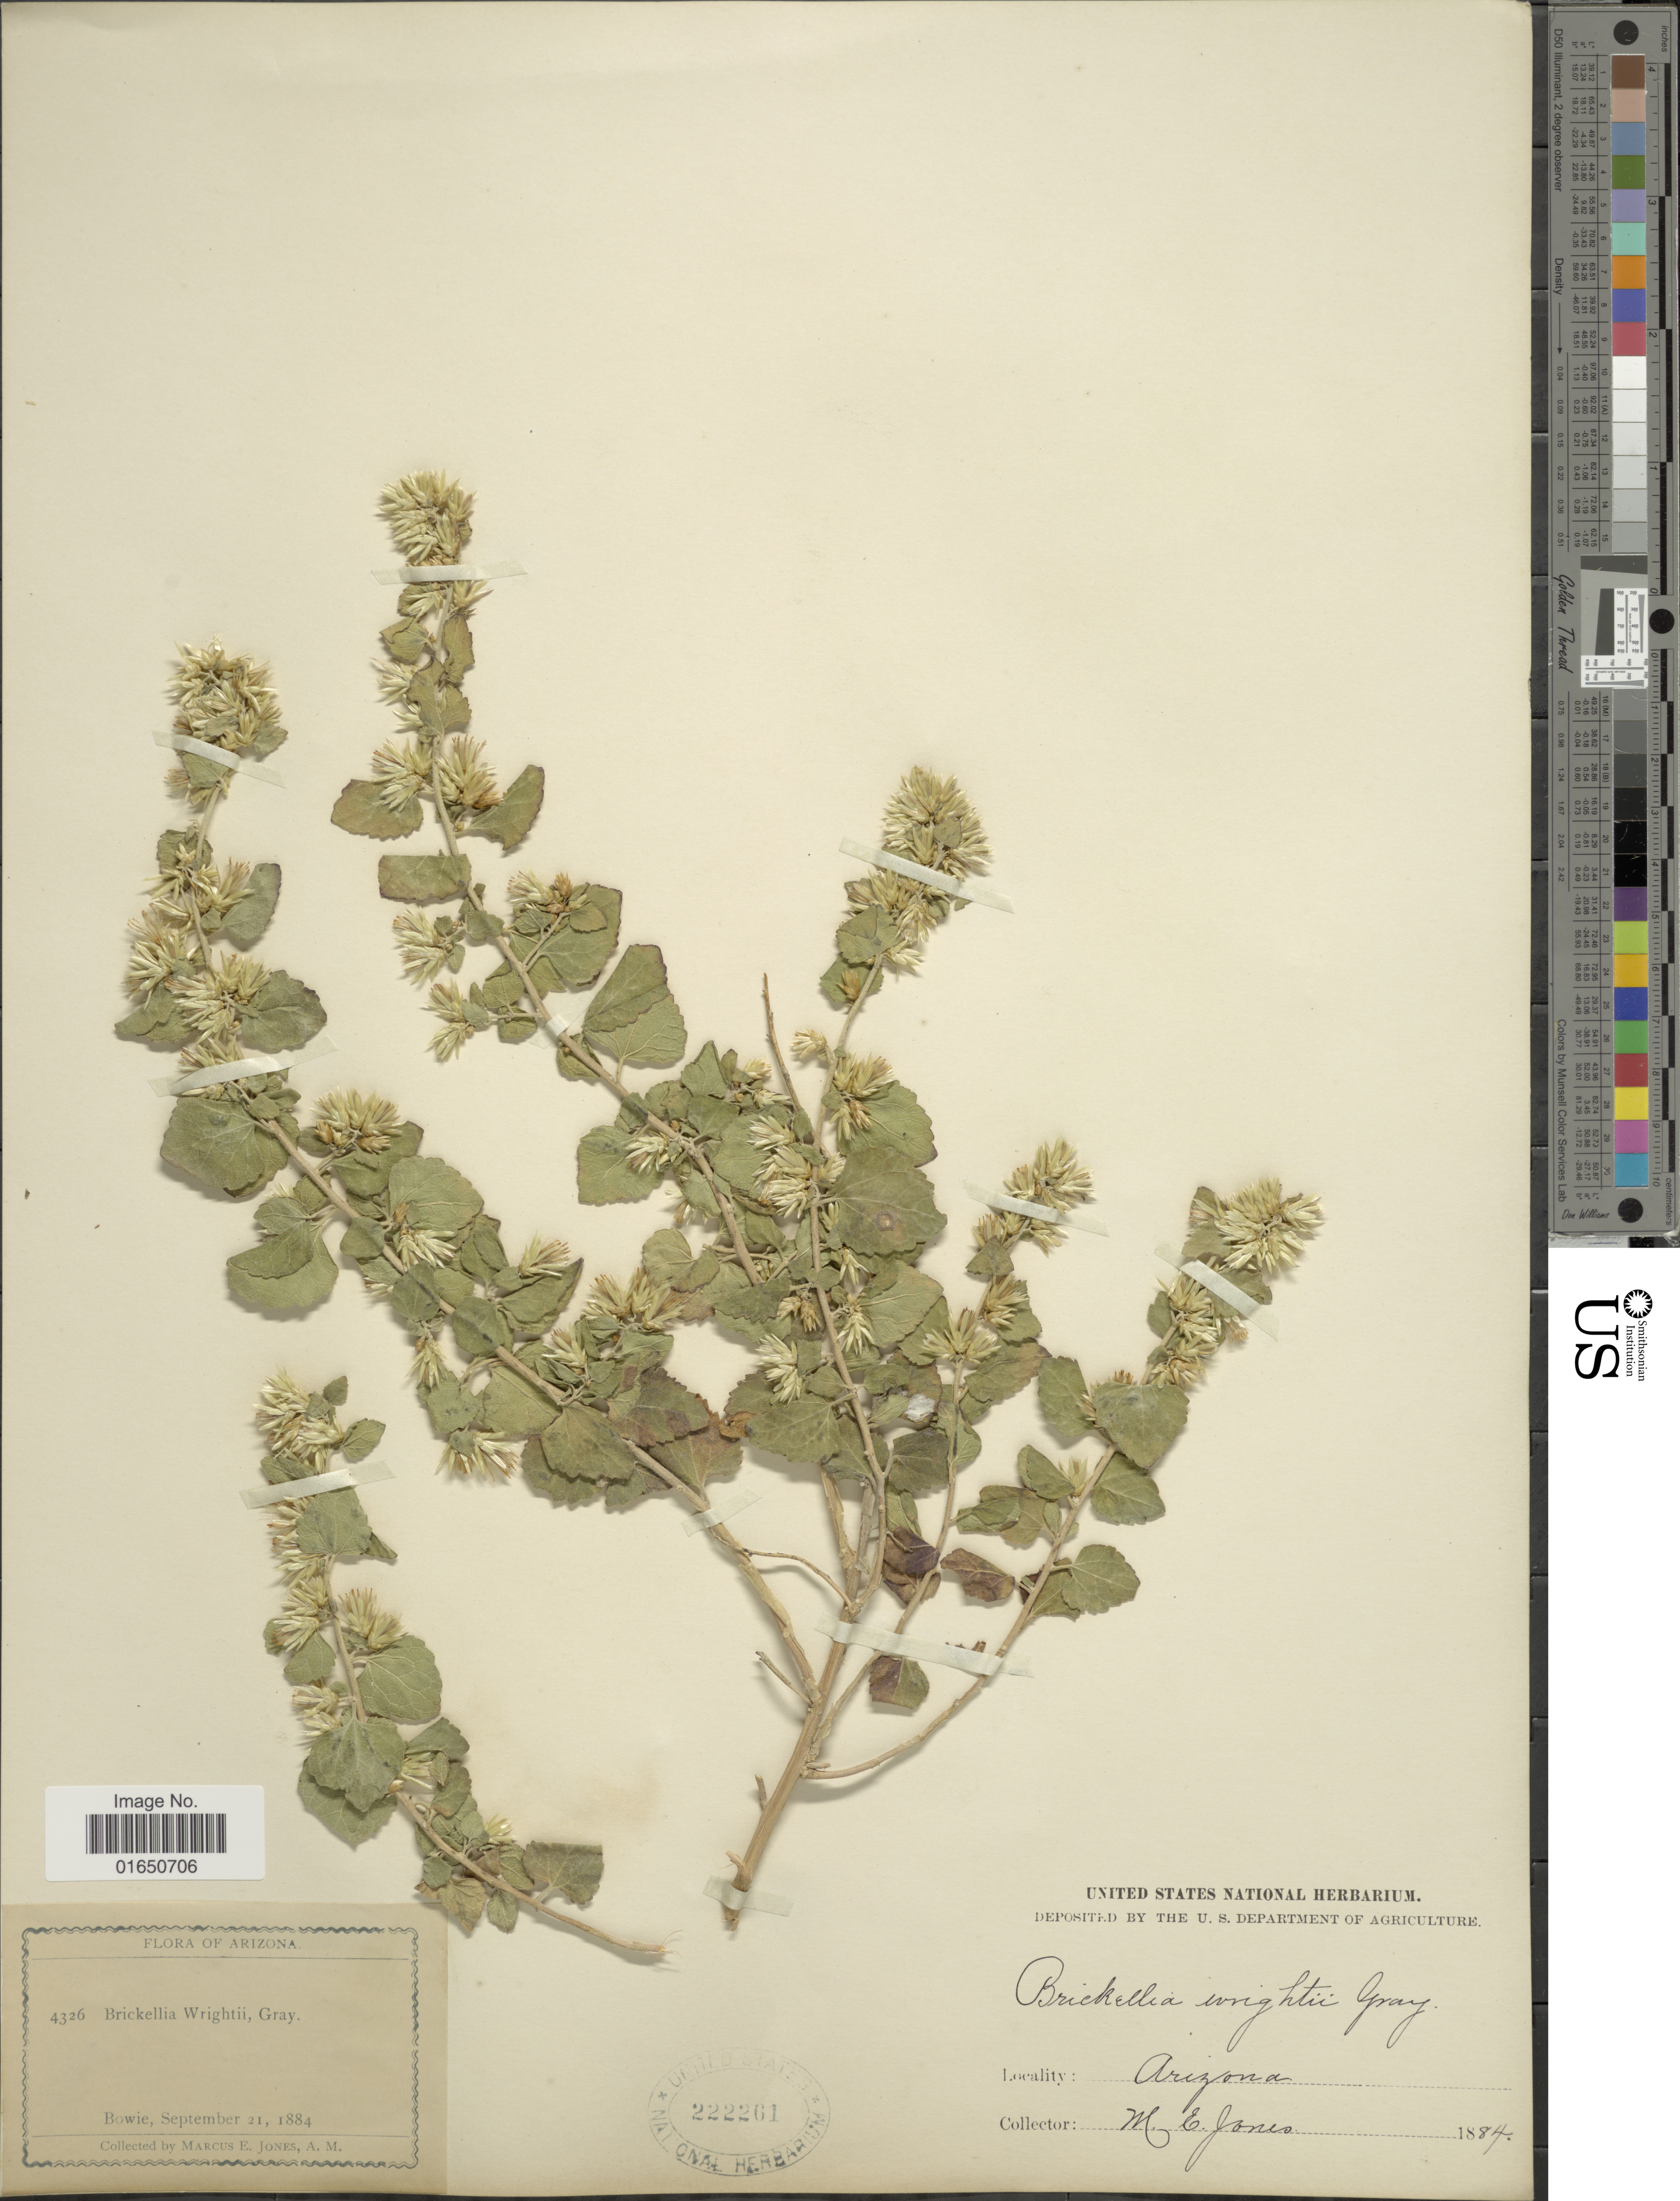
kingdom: Plantae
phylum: Tracheophyta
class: Magnoliopsida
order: Asterales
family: Asteraceae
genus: Brickellia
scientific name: Brickellia californica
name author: (Torr. & A. Gray) A. Gray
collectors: M. E. Jones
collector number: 4326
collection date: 1884-09-21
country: United States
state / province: Arizona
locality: Bowie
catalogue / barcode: US 222261